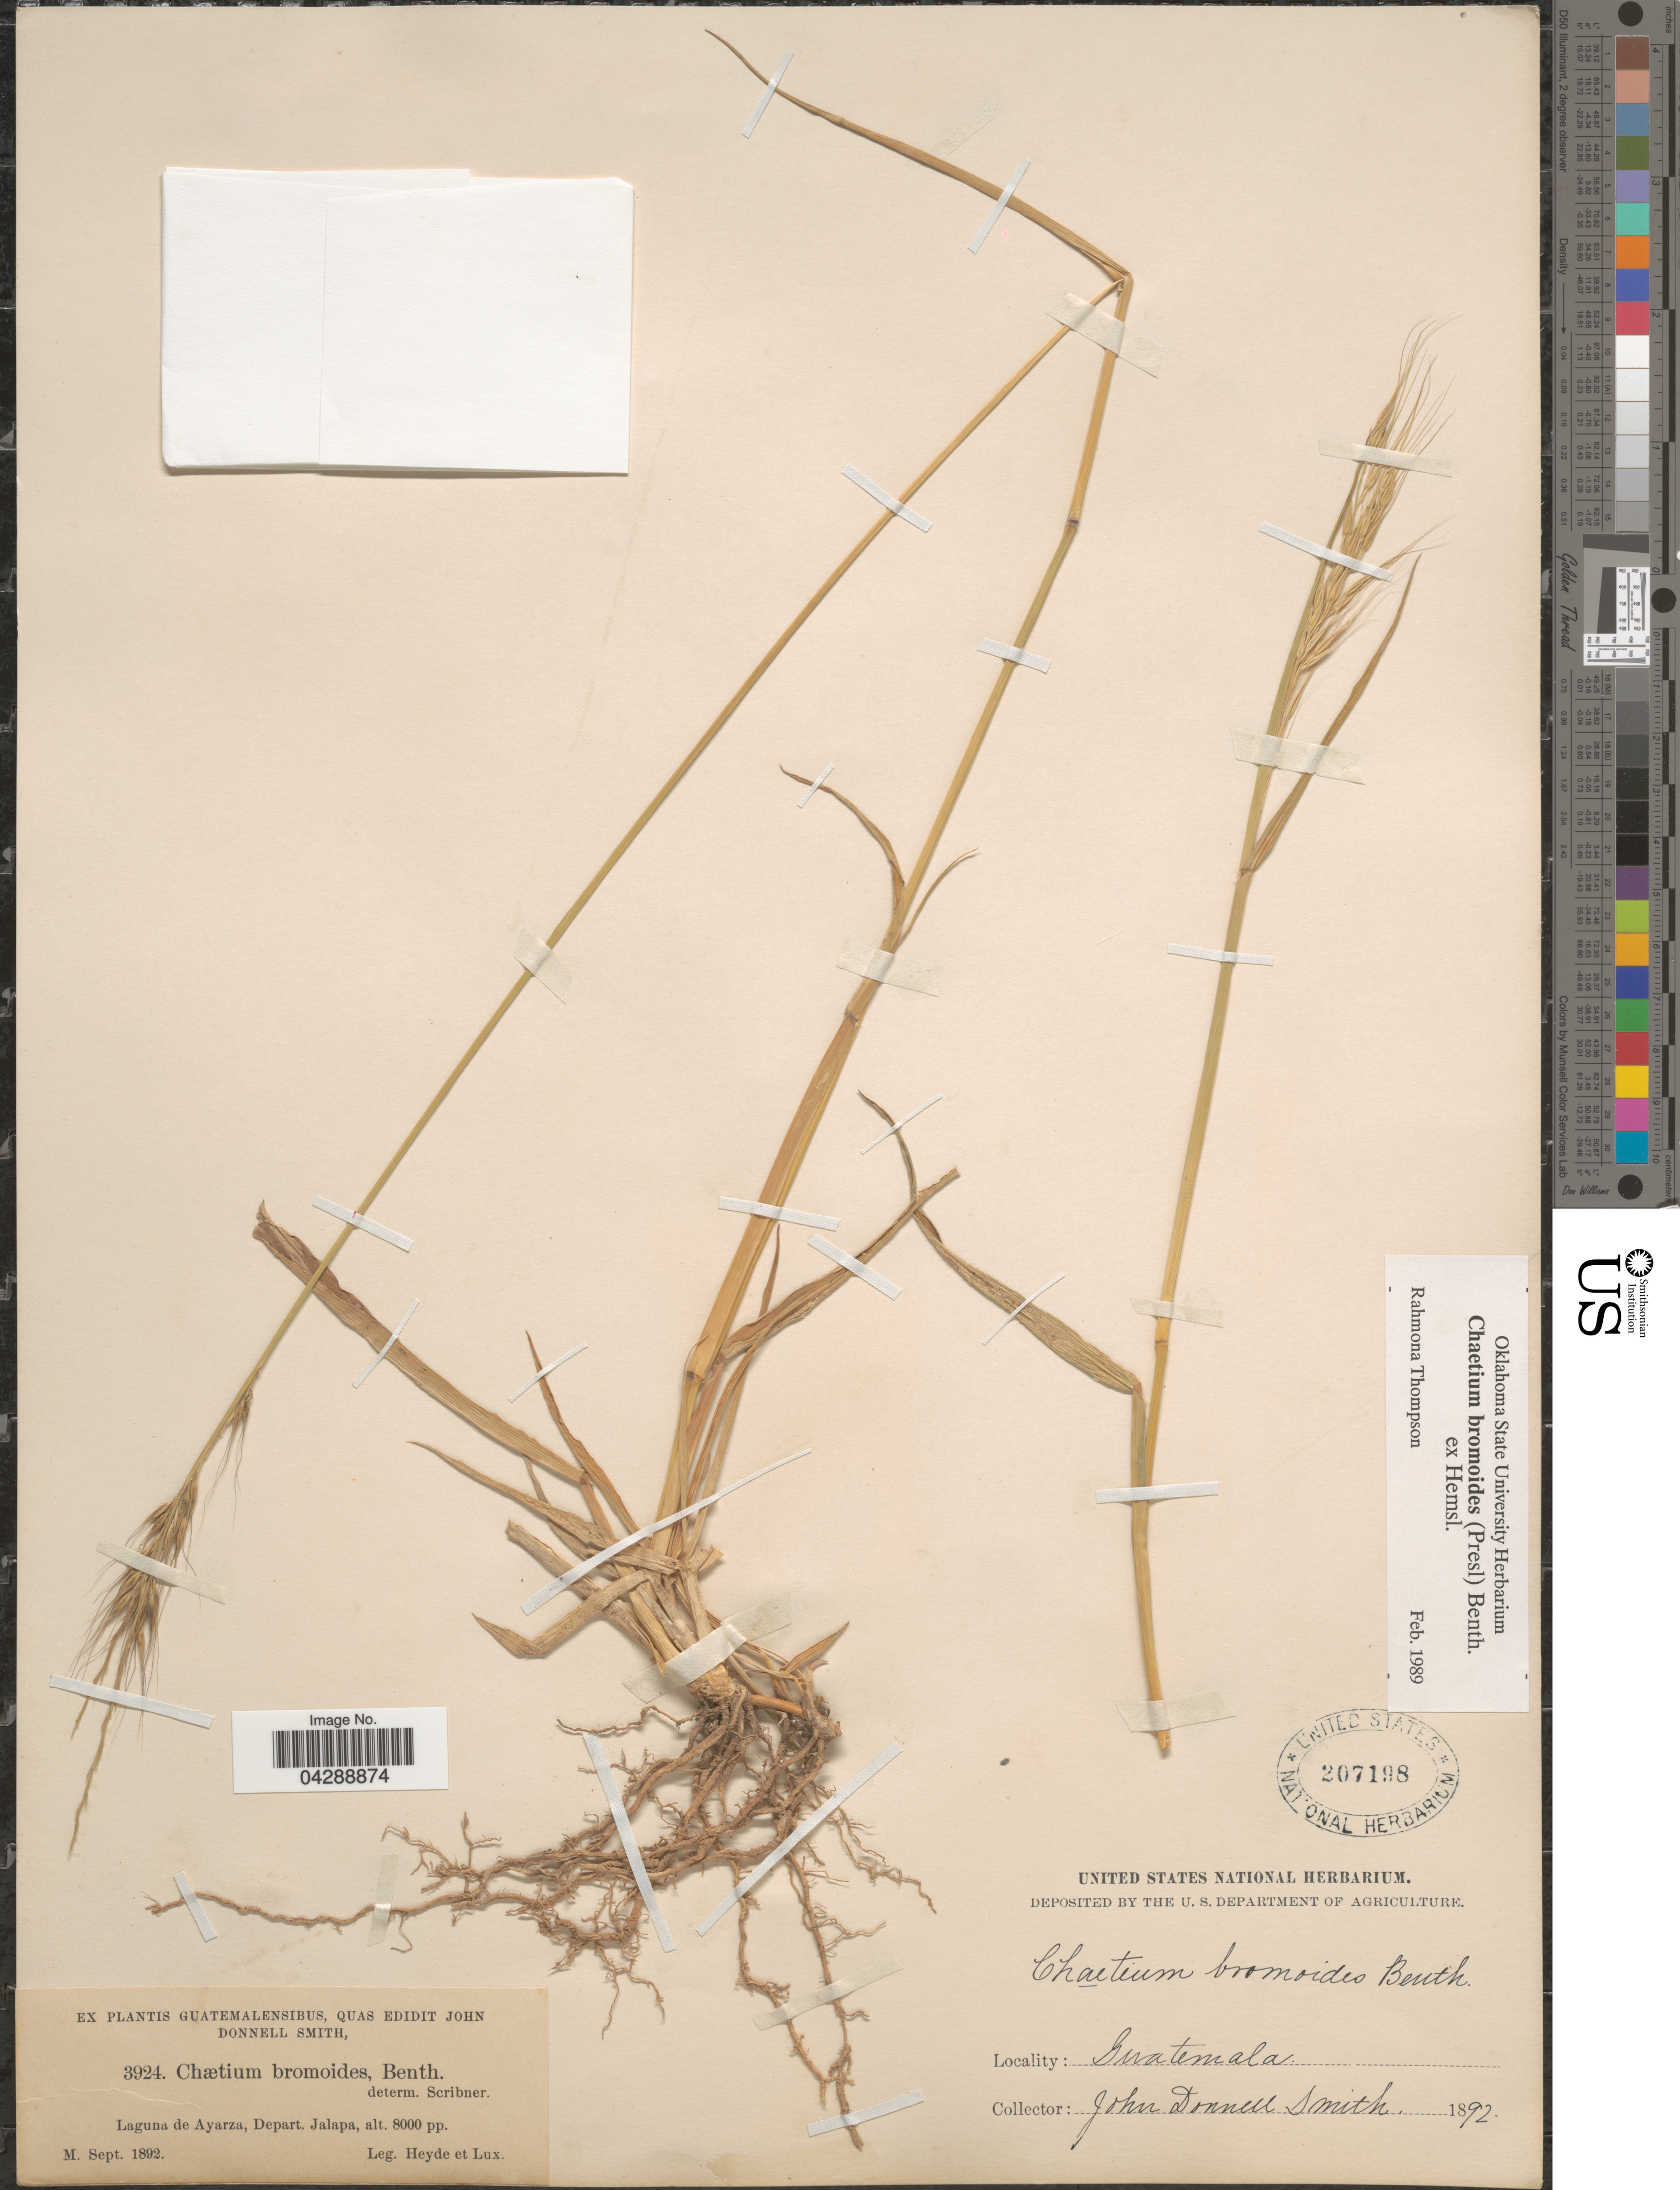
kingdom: Plantae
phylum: Tracheophyta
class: Liliopsida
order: Poales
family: Poaceae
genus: Chaetium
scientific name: Chaetium bromoides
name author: (J. Presl) Benth. ex Hemsl.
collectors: Heyde & Lux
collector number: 3924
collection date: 1892-09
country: Guatemala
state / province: Jalapa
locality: Laguna de Ayarza, Depart. Jalapa.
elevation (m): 2438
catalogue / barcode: US 207198